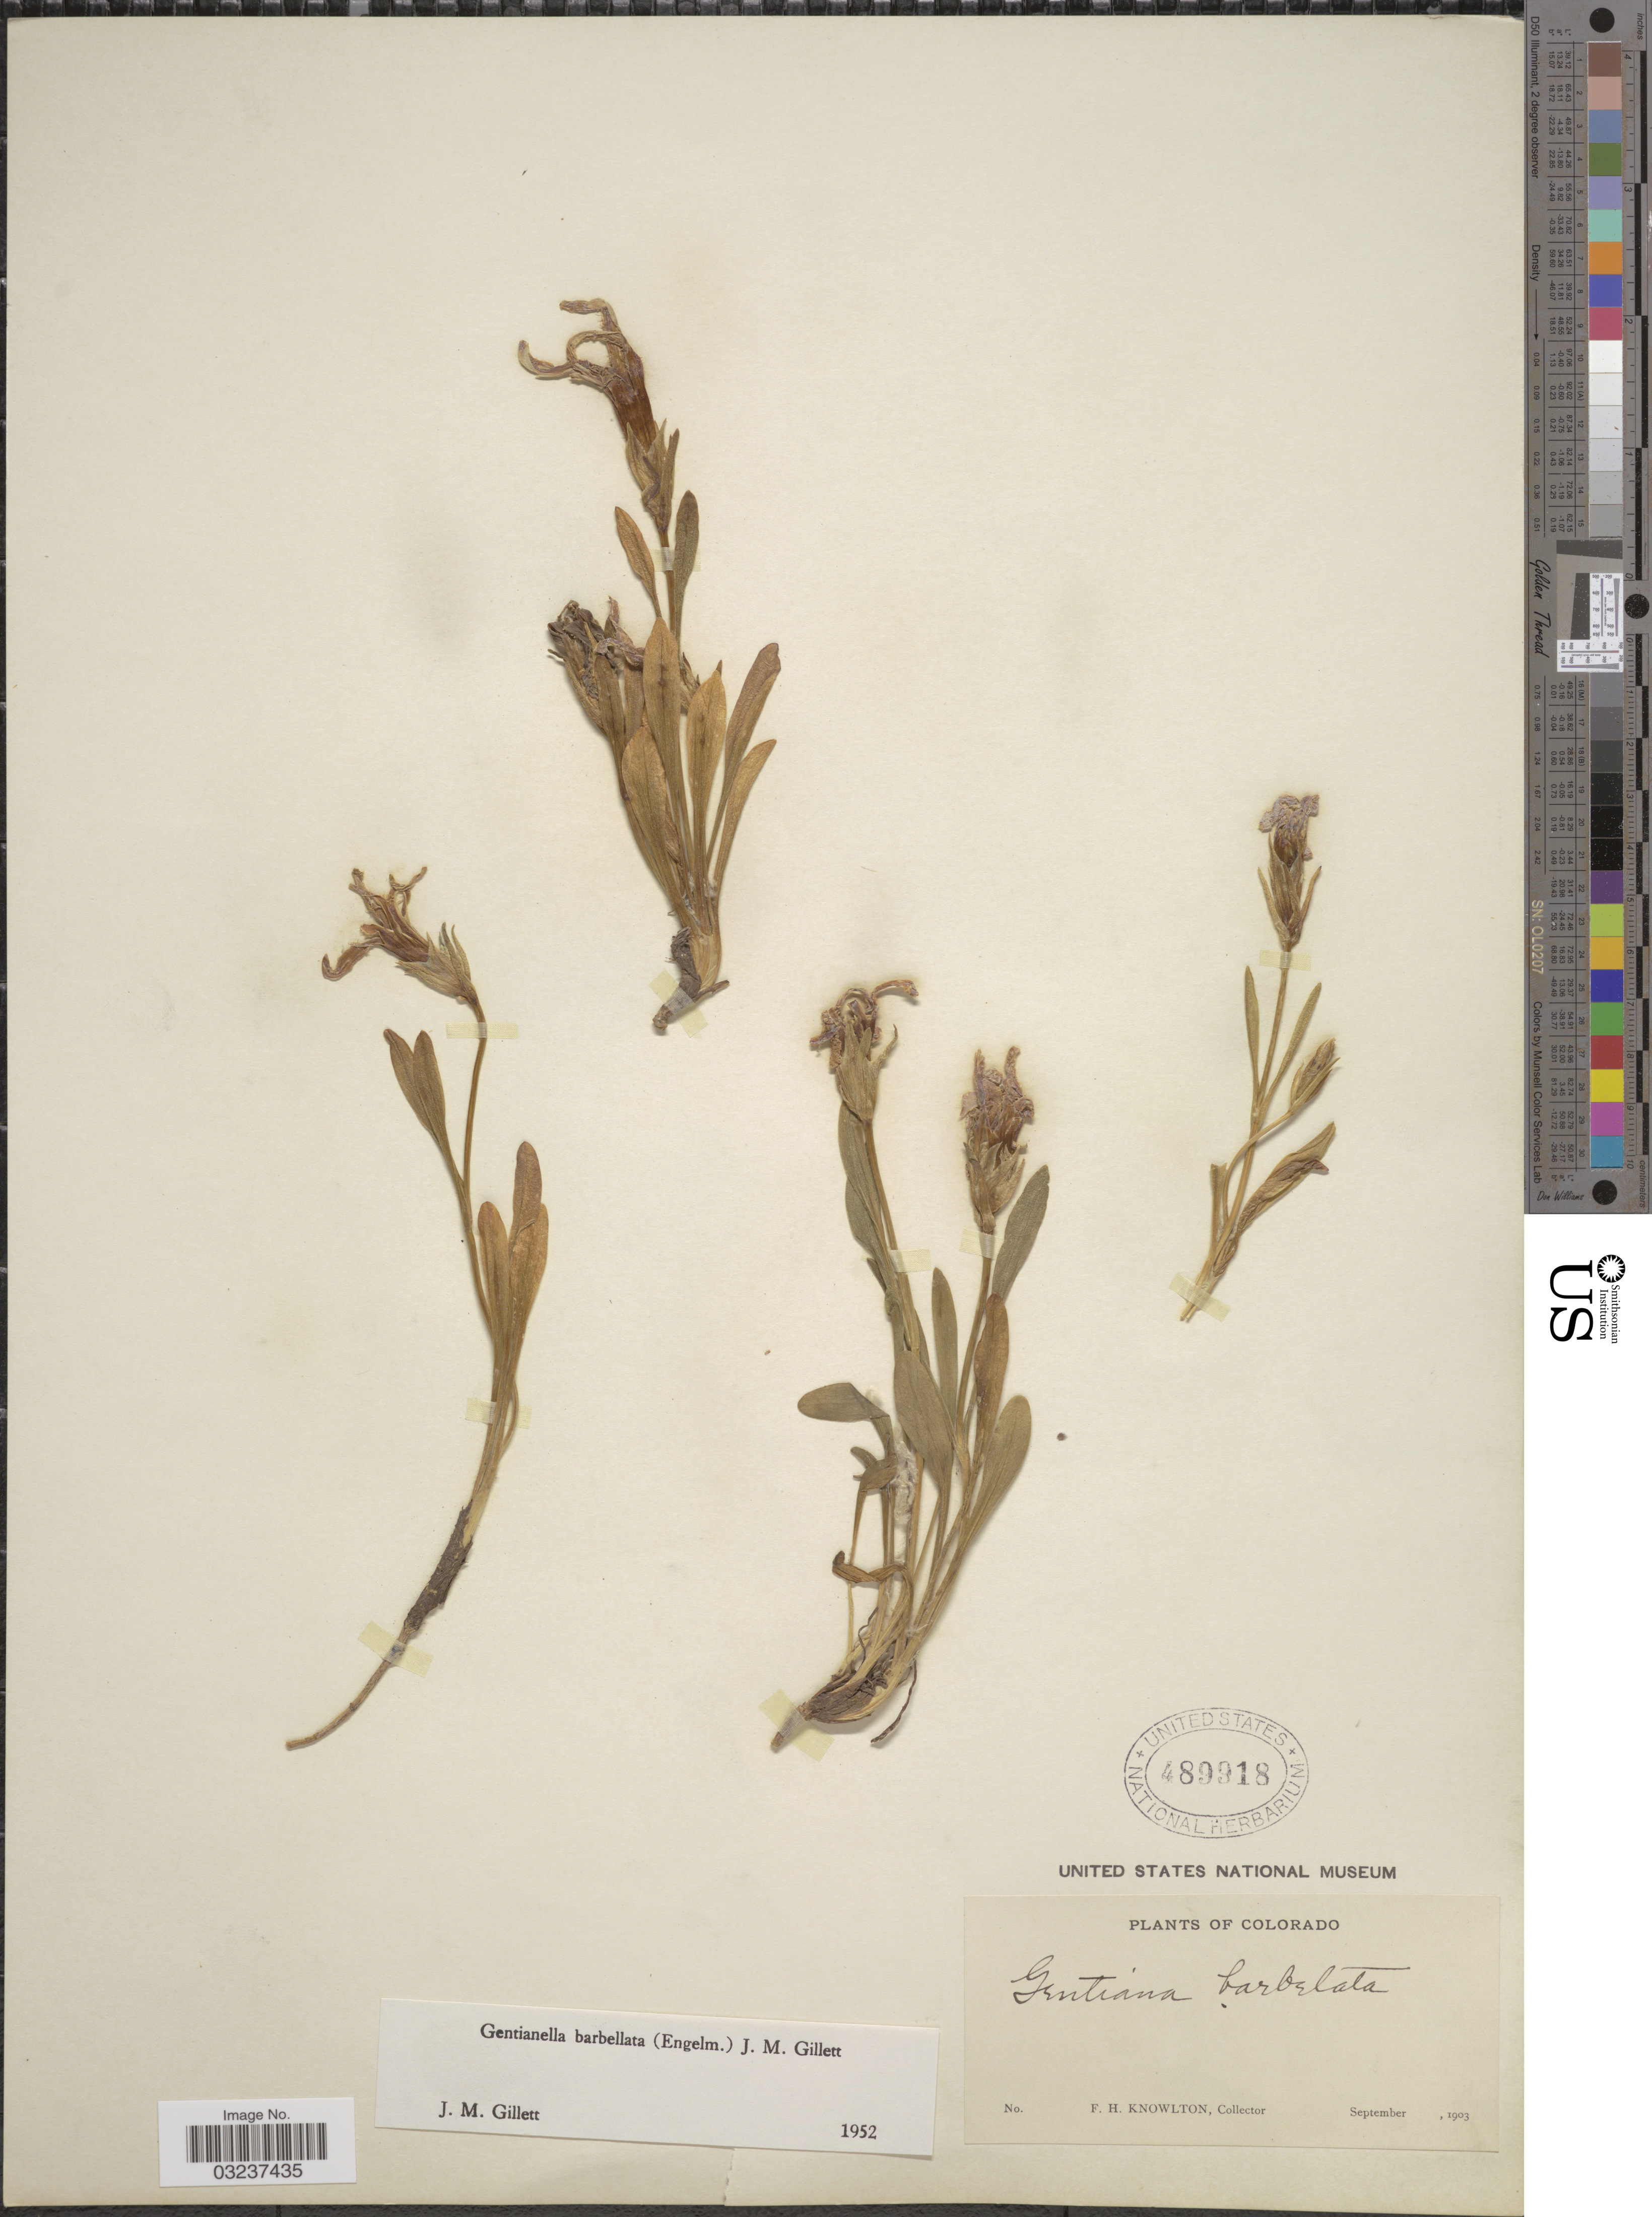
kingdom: Plantae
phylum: Tracheophyta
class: Magnoliopsida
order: Gentianales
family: Gentianaceae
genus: Gentianella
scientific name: Gentianella barbellata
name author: (Engelm.) J.M. Gillett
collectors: F. H. Knowlton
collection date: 1903-09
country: United States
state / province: Colorado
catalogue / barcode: US 489918